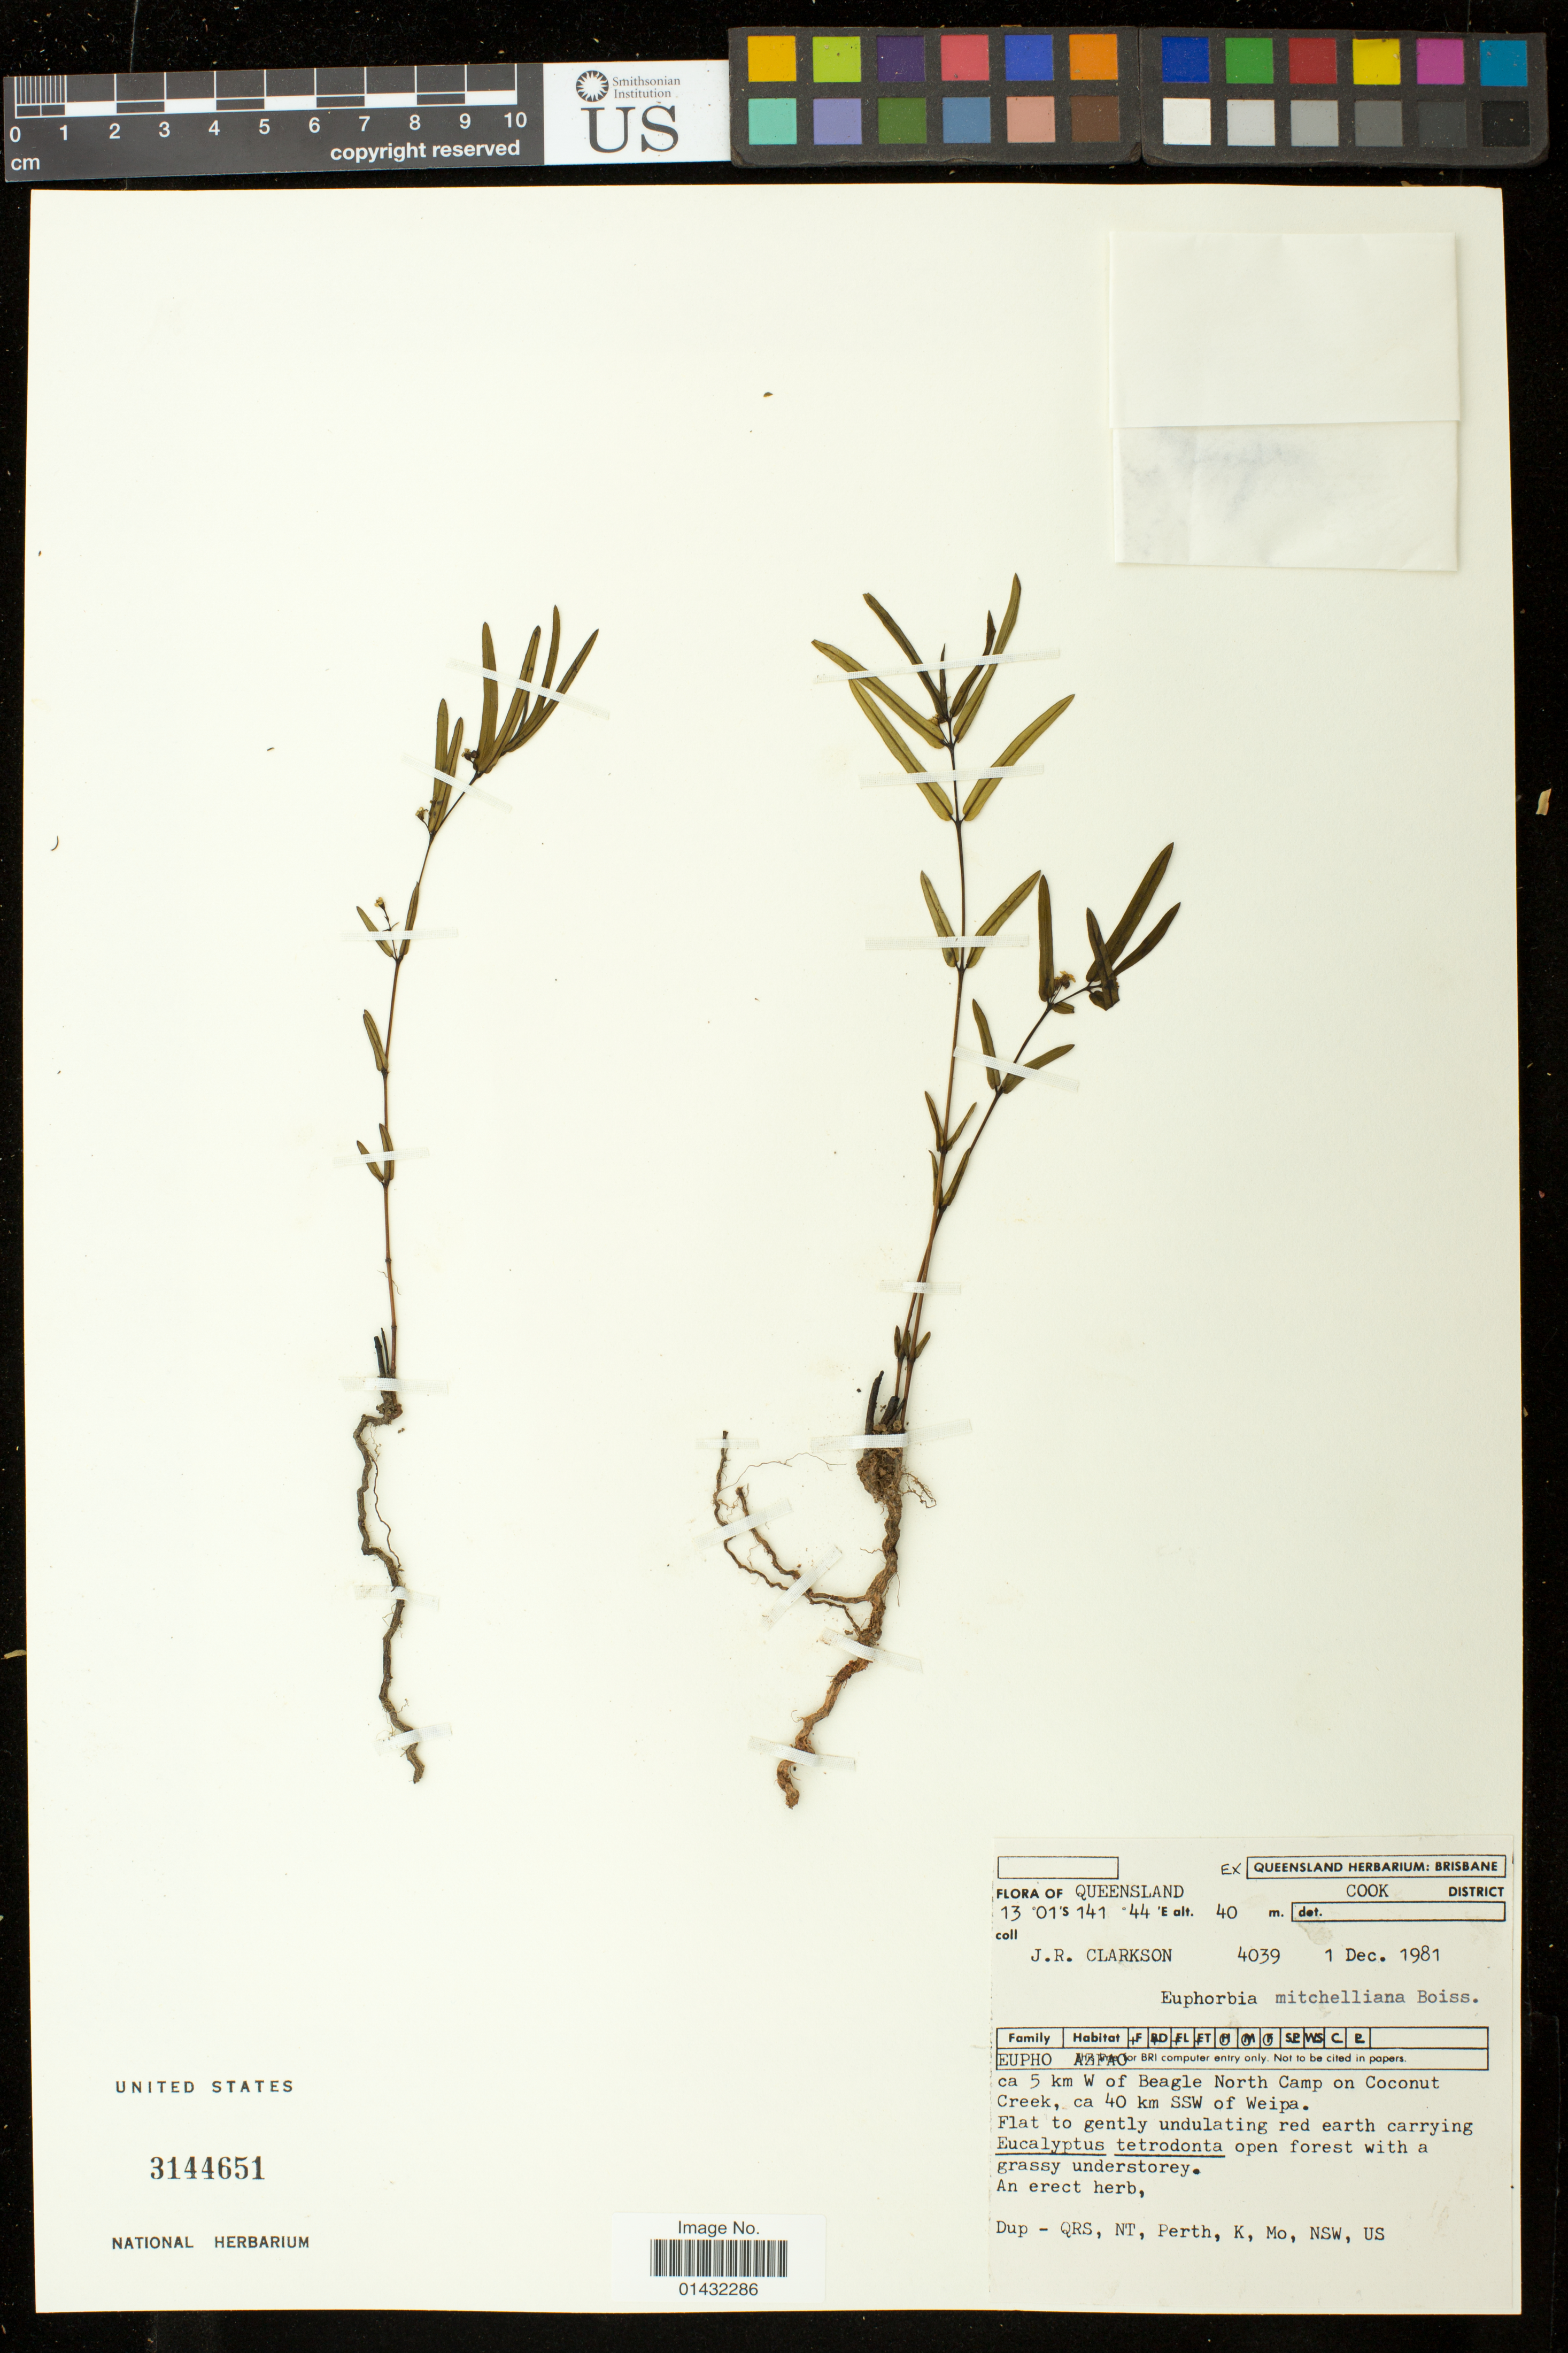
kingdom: Plantae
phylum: Tracheophyta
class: Magnoliopsida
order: Malpighiales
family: Euphorbiaceae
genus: Euphorbia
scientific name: Euphorbia mitchelliana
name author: Boiss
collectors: J. Clarkson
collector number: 4039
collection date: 1981-12-01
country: Australia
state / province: Queensland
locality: Cook District; ca 5 km W of Beagle North Camp on Coconut Creek, ca 40 km SSW of Weipa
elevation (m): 40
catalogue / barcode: US 3144651